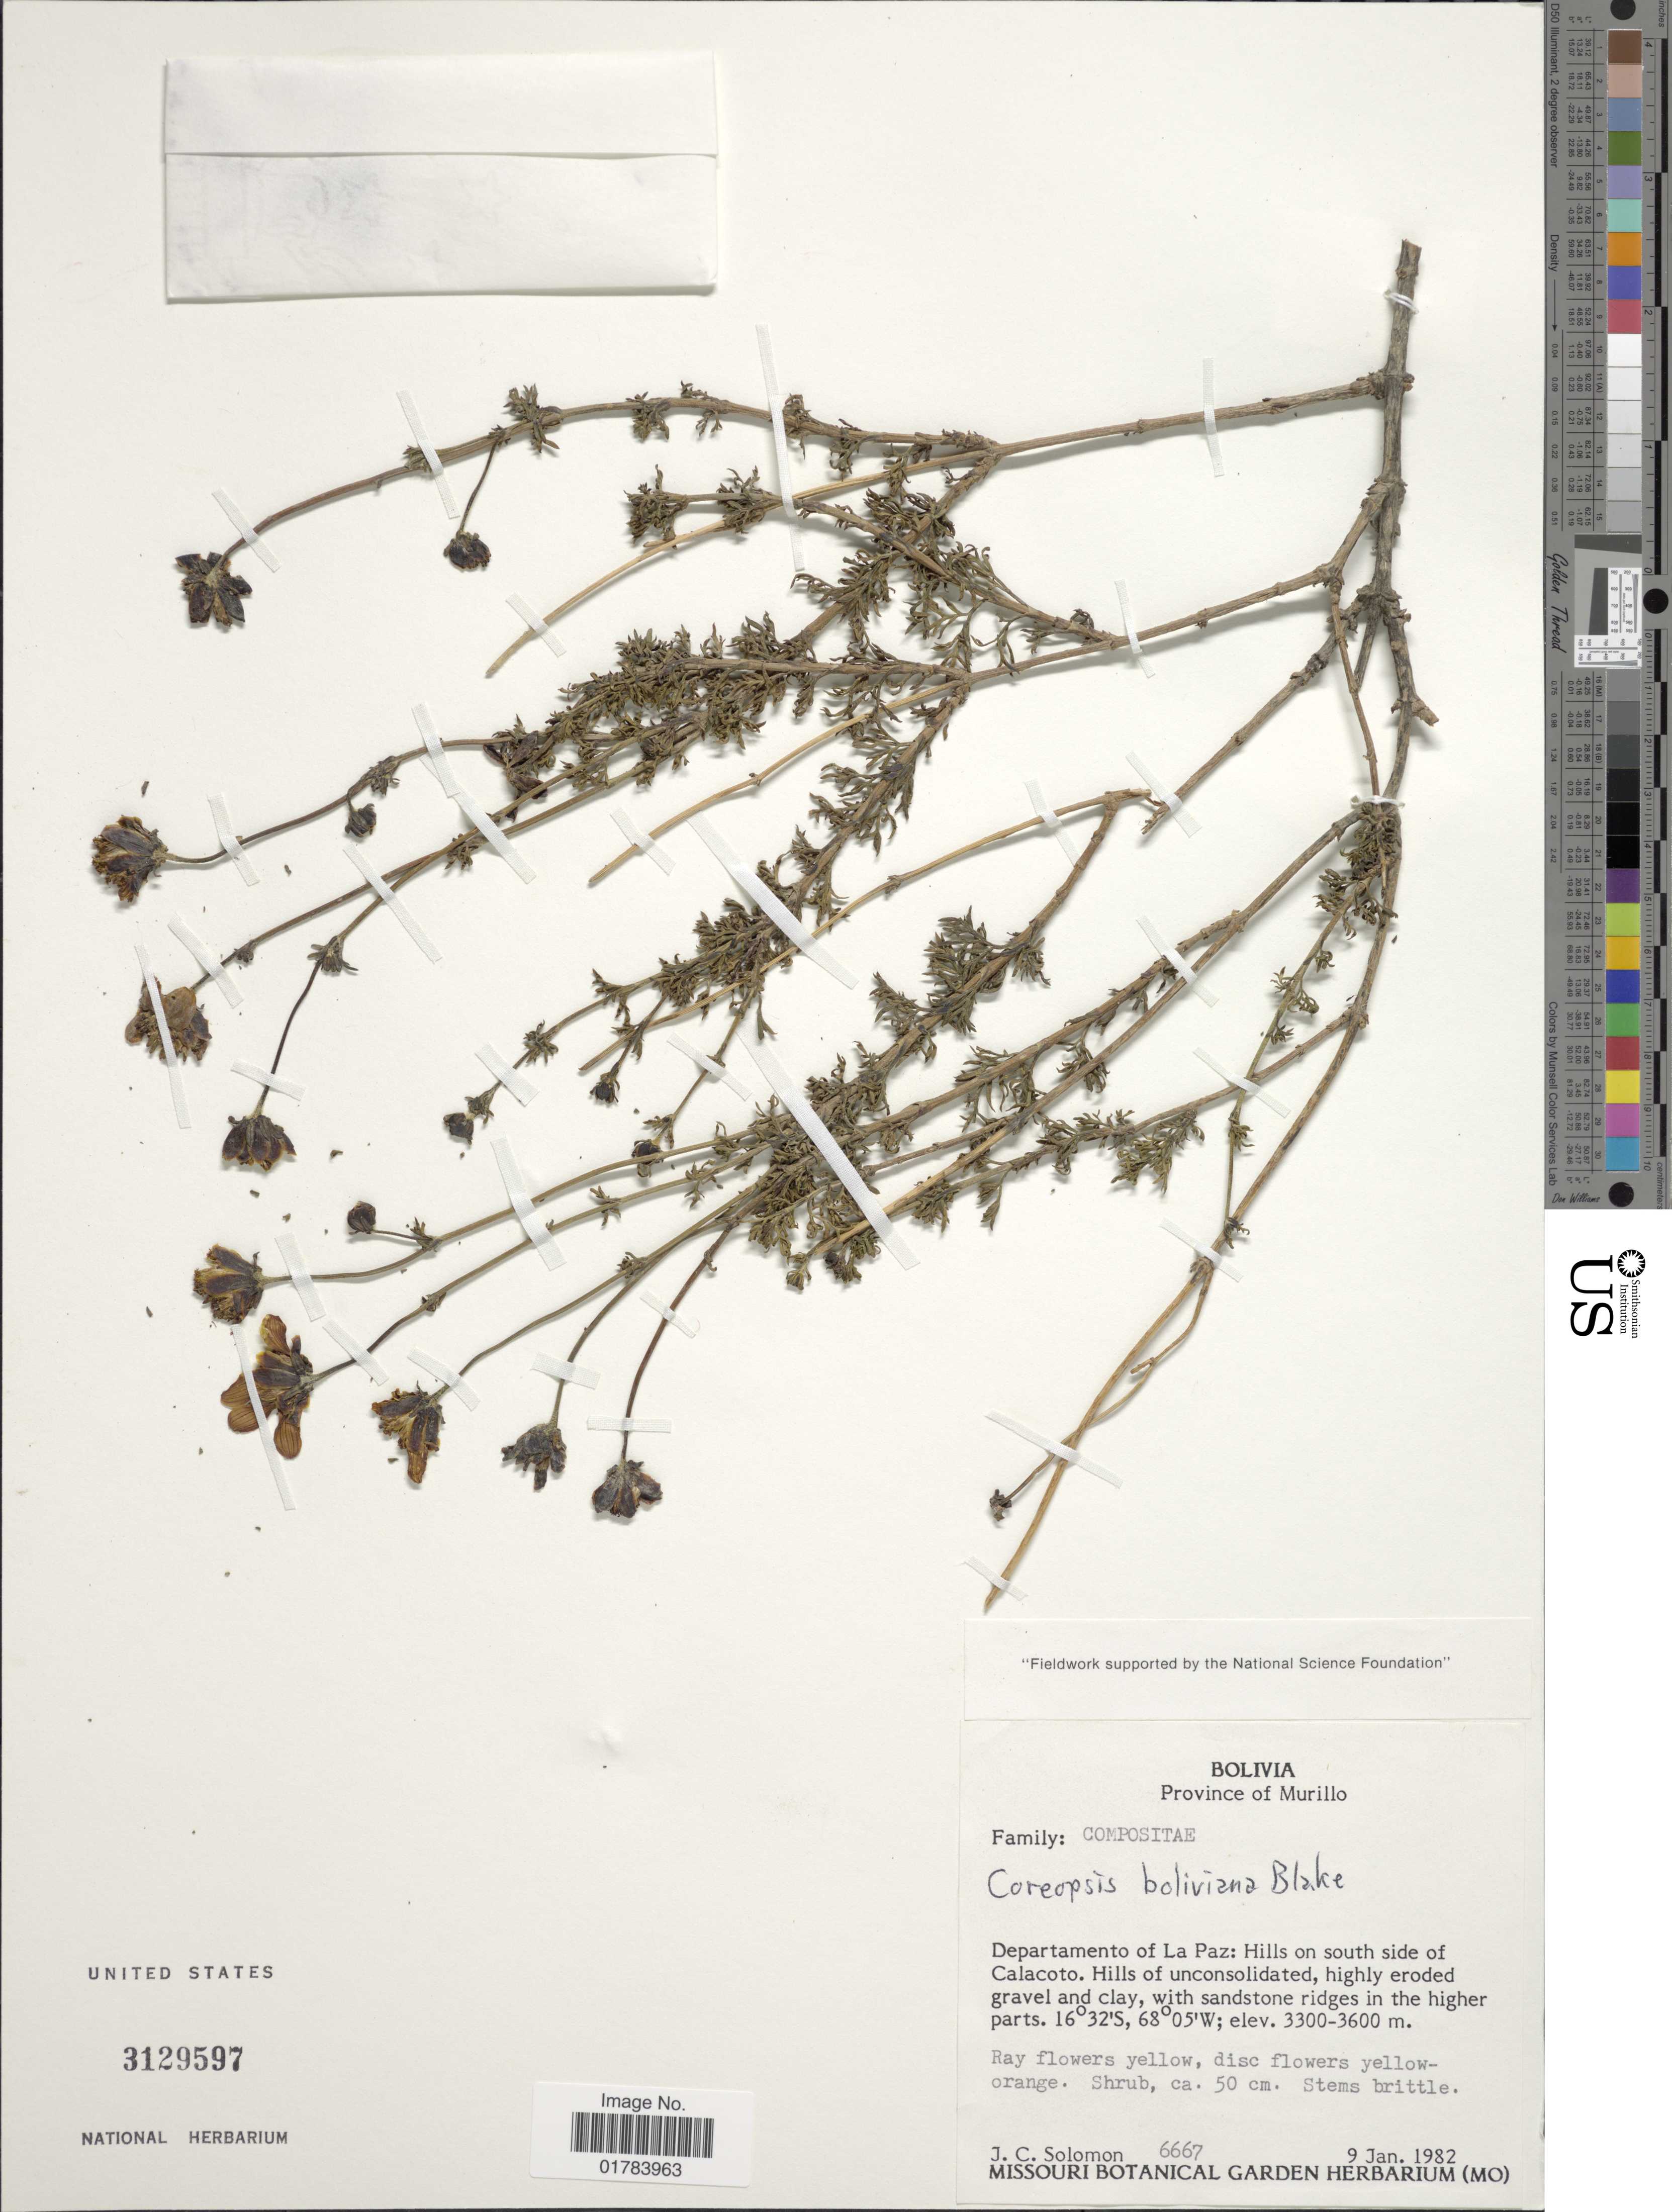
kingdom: Plantae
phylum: Tracheophyta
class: Magnoliopsida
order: Asterales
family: Asteraceae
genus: Coreopsis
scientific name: Coreopsis pickeringii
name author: A. Gray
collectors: J. C. Solomon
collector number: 6667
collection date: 1982-01-09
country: Bolivia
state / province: La Paz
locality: Hills on south side of Calacoto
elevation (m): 3300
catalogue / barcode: US 3129597